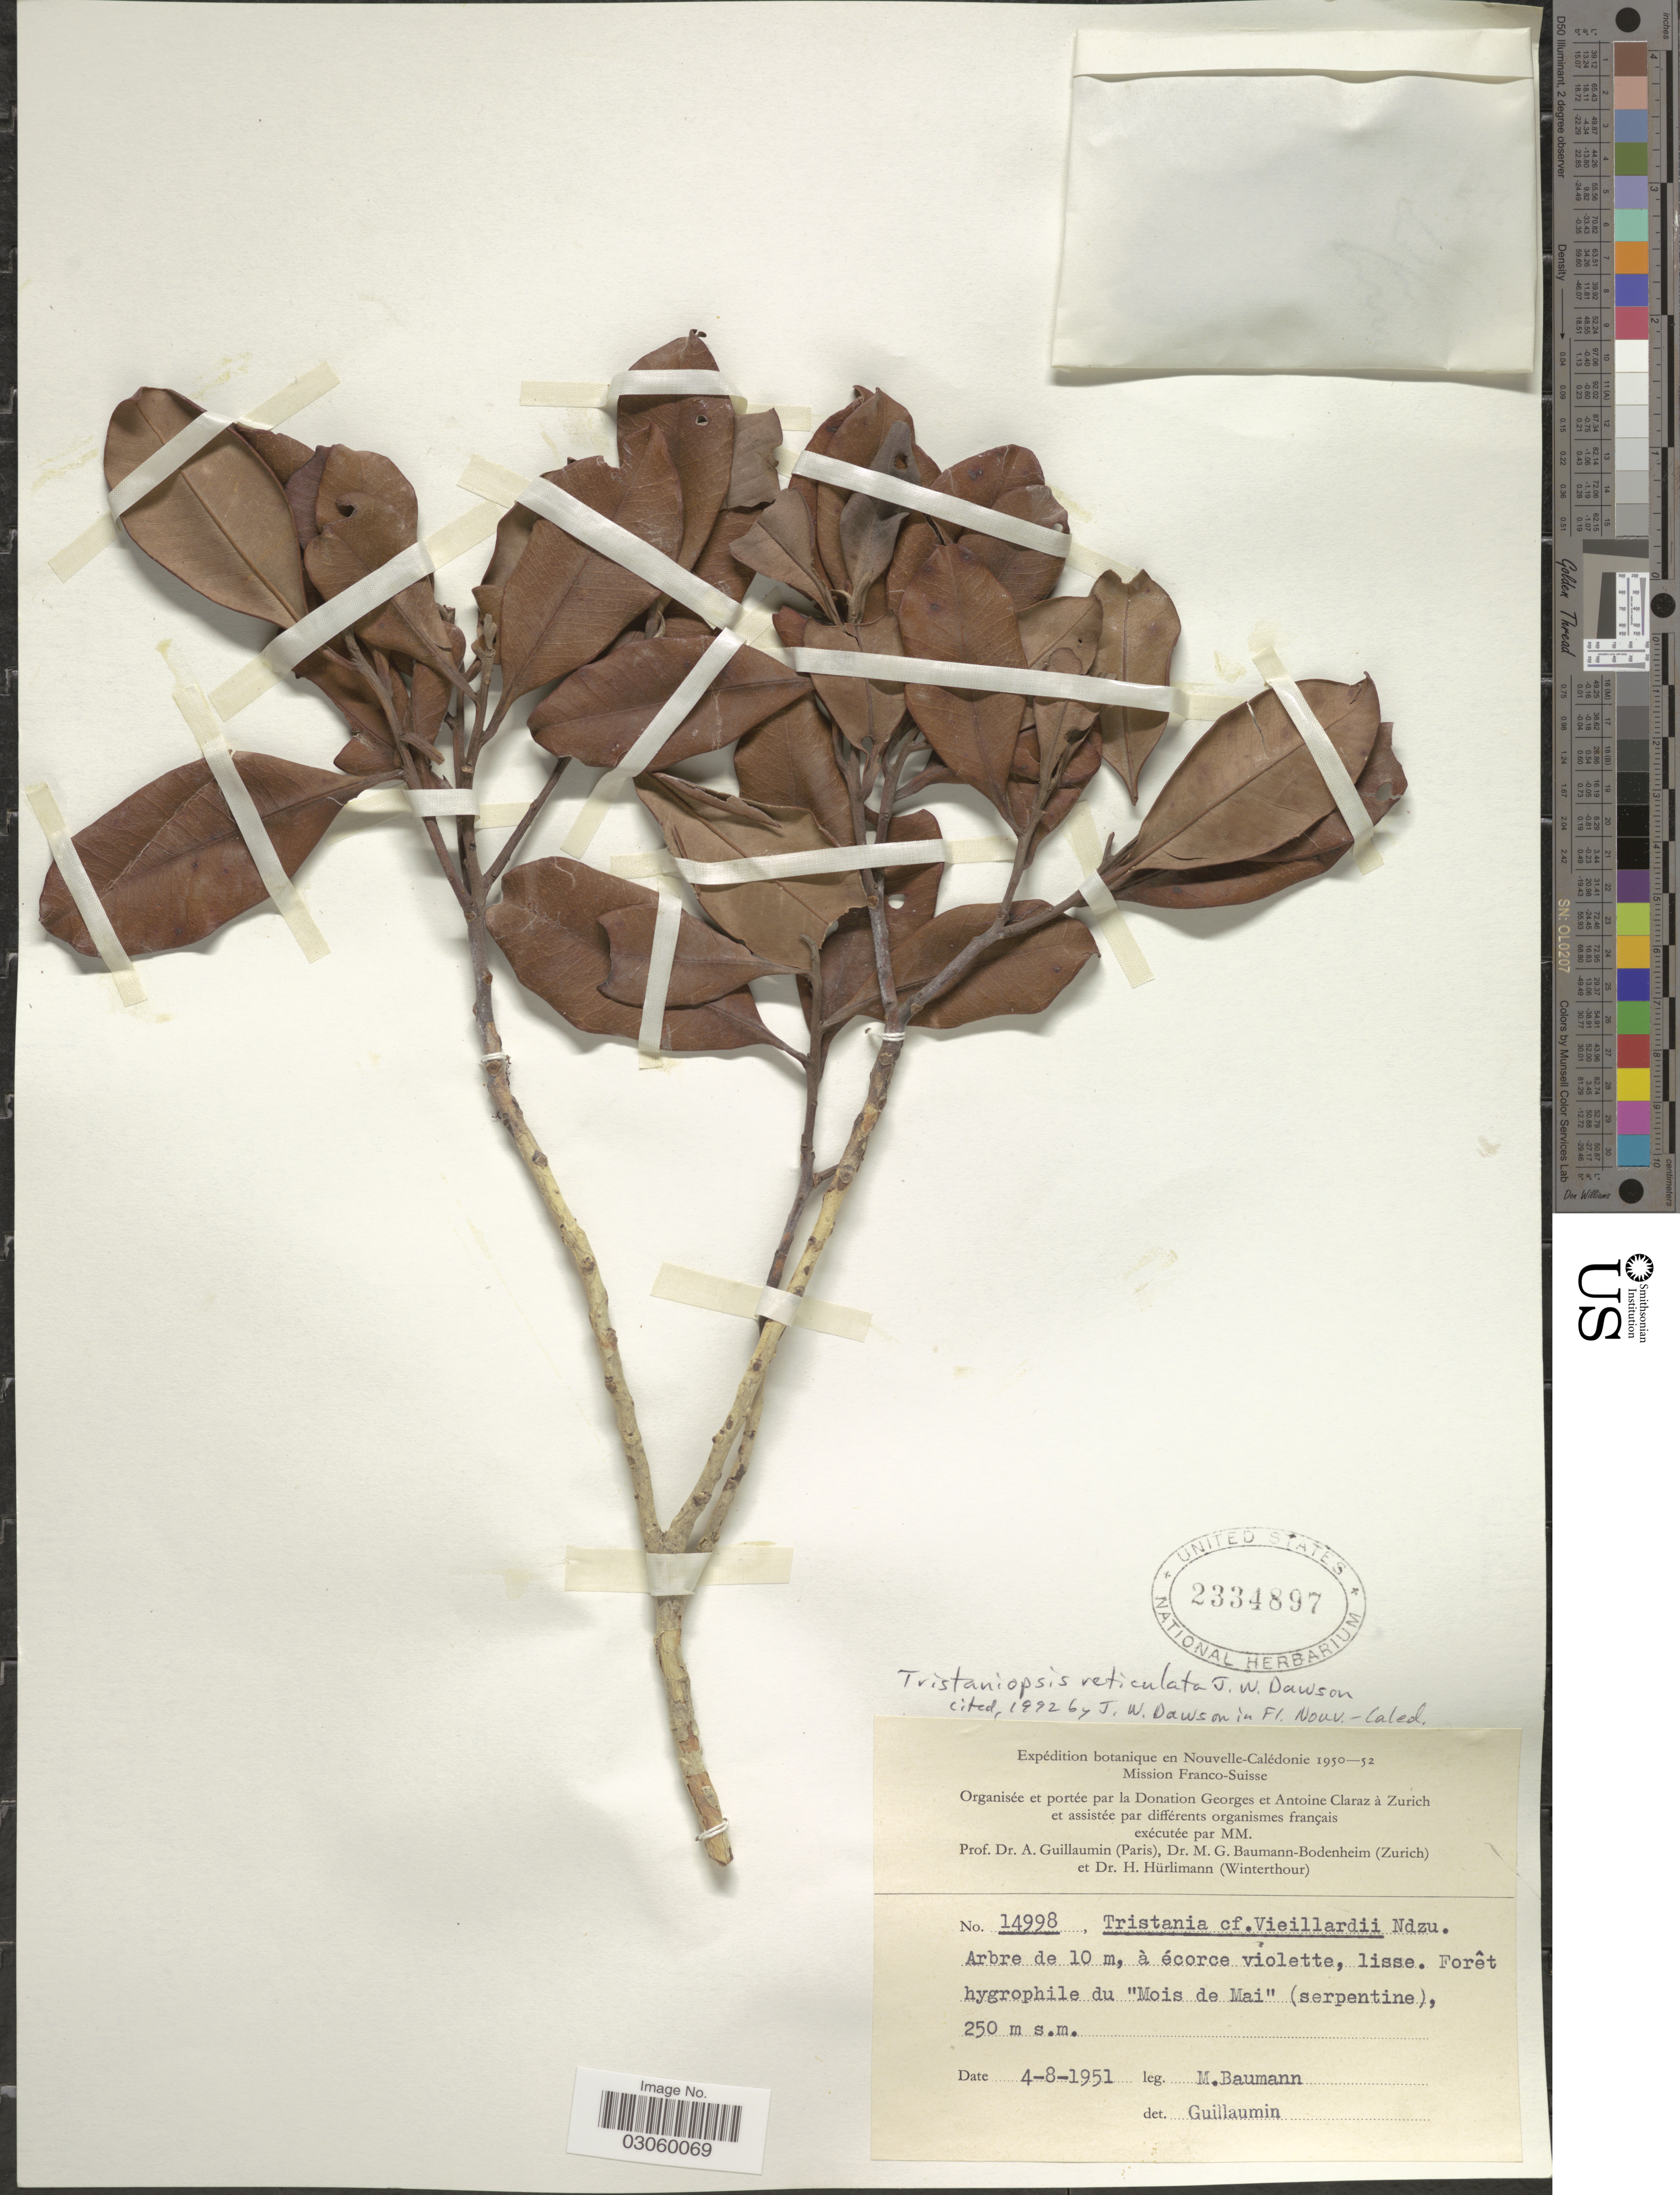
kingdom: Plantae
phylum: Tracheophyta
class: Magnoliopsida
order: Myrtales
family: Myrtaceae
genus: Tristaniopsis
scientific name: Tristaniopsis reticulata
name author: J.W. Dawson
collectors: M. G. Baumann-Bodenheim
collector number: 14998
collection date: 1951-08-04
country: New Caledonia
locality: Nouvelle-Calédonie, Forêt hygrophile du "Mois de Mai" (serpentine).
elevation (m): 250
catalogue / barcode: US 2334897